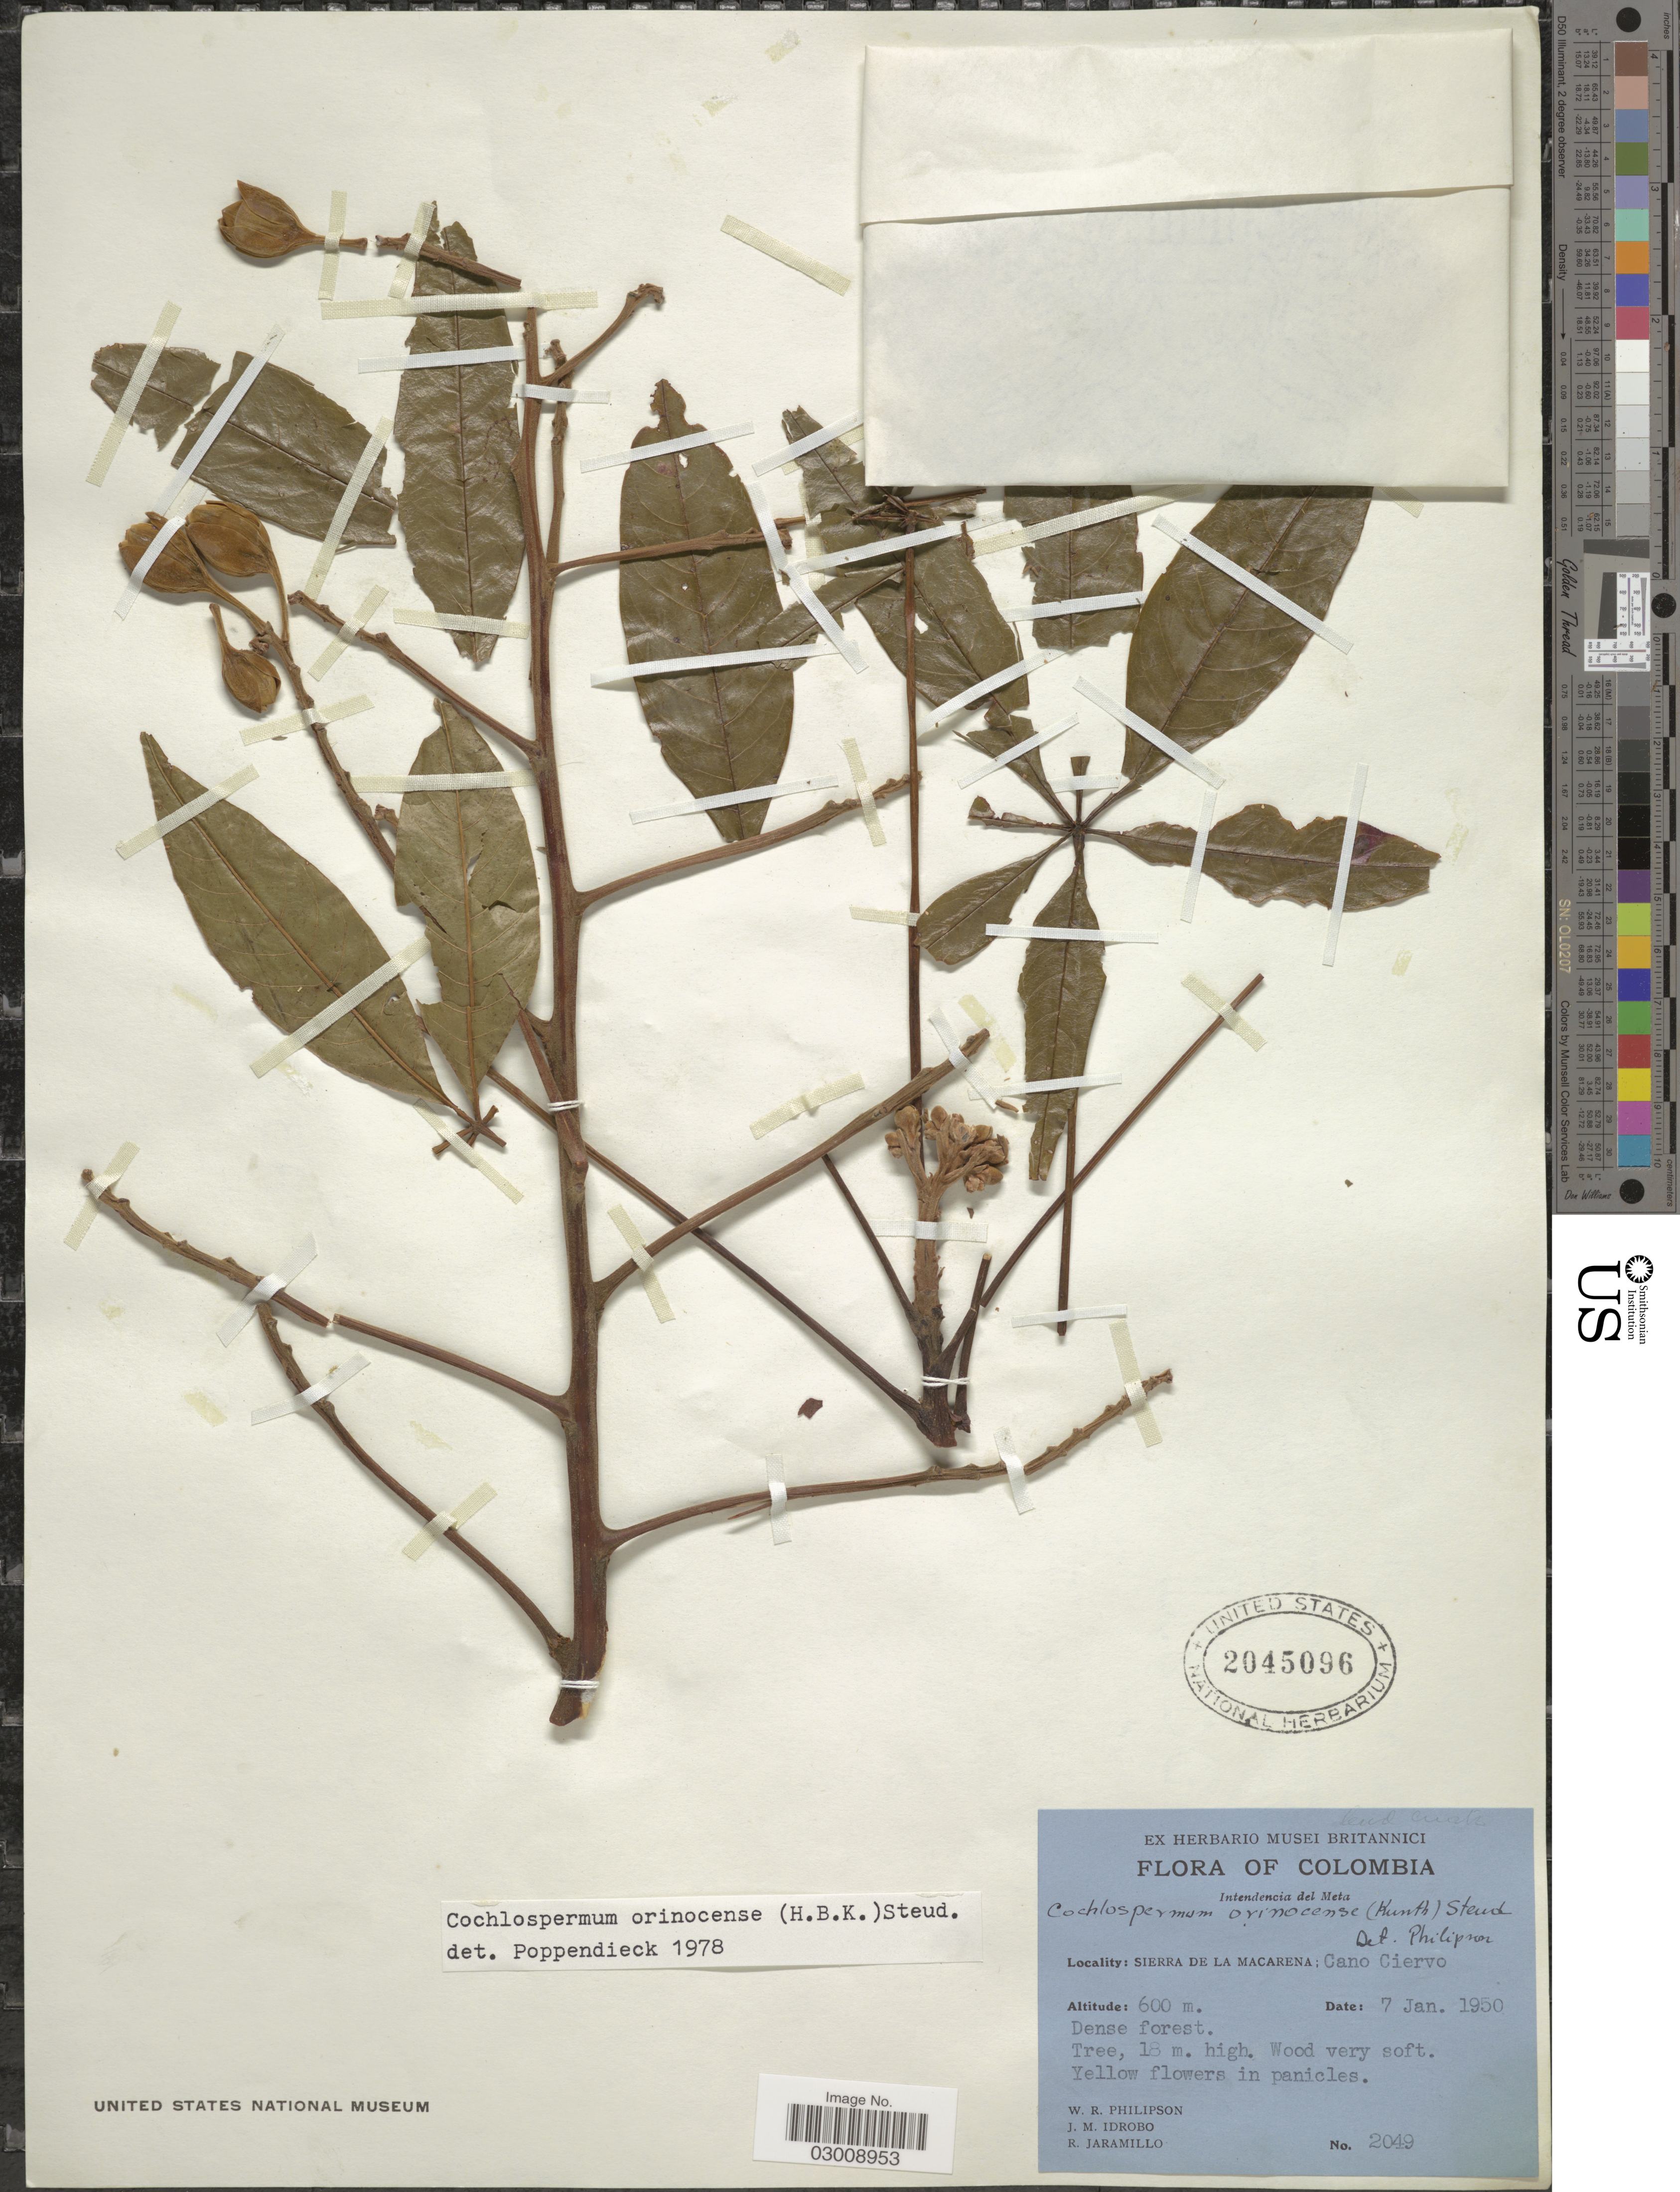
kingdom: Plantae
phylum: Tracheophyta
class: Magnoliopsida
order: Malvales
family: Cochlospermaceae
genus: Cochlospermum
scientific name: Cochlospermum orinocense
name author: (Kunth) Steud.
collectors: W. R. Philipson, J. M. Idrobo & R. Jaramillo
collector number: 2049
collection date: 1950-01-07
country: Colombia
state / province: Meta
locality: Intendencia del Meta. Sierra de la Macarena; Cano Ciervo.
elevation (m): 600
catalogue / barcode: US 2045096